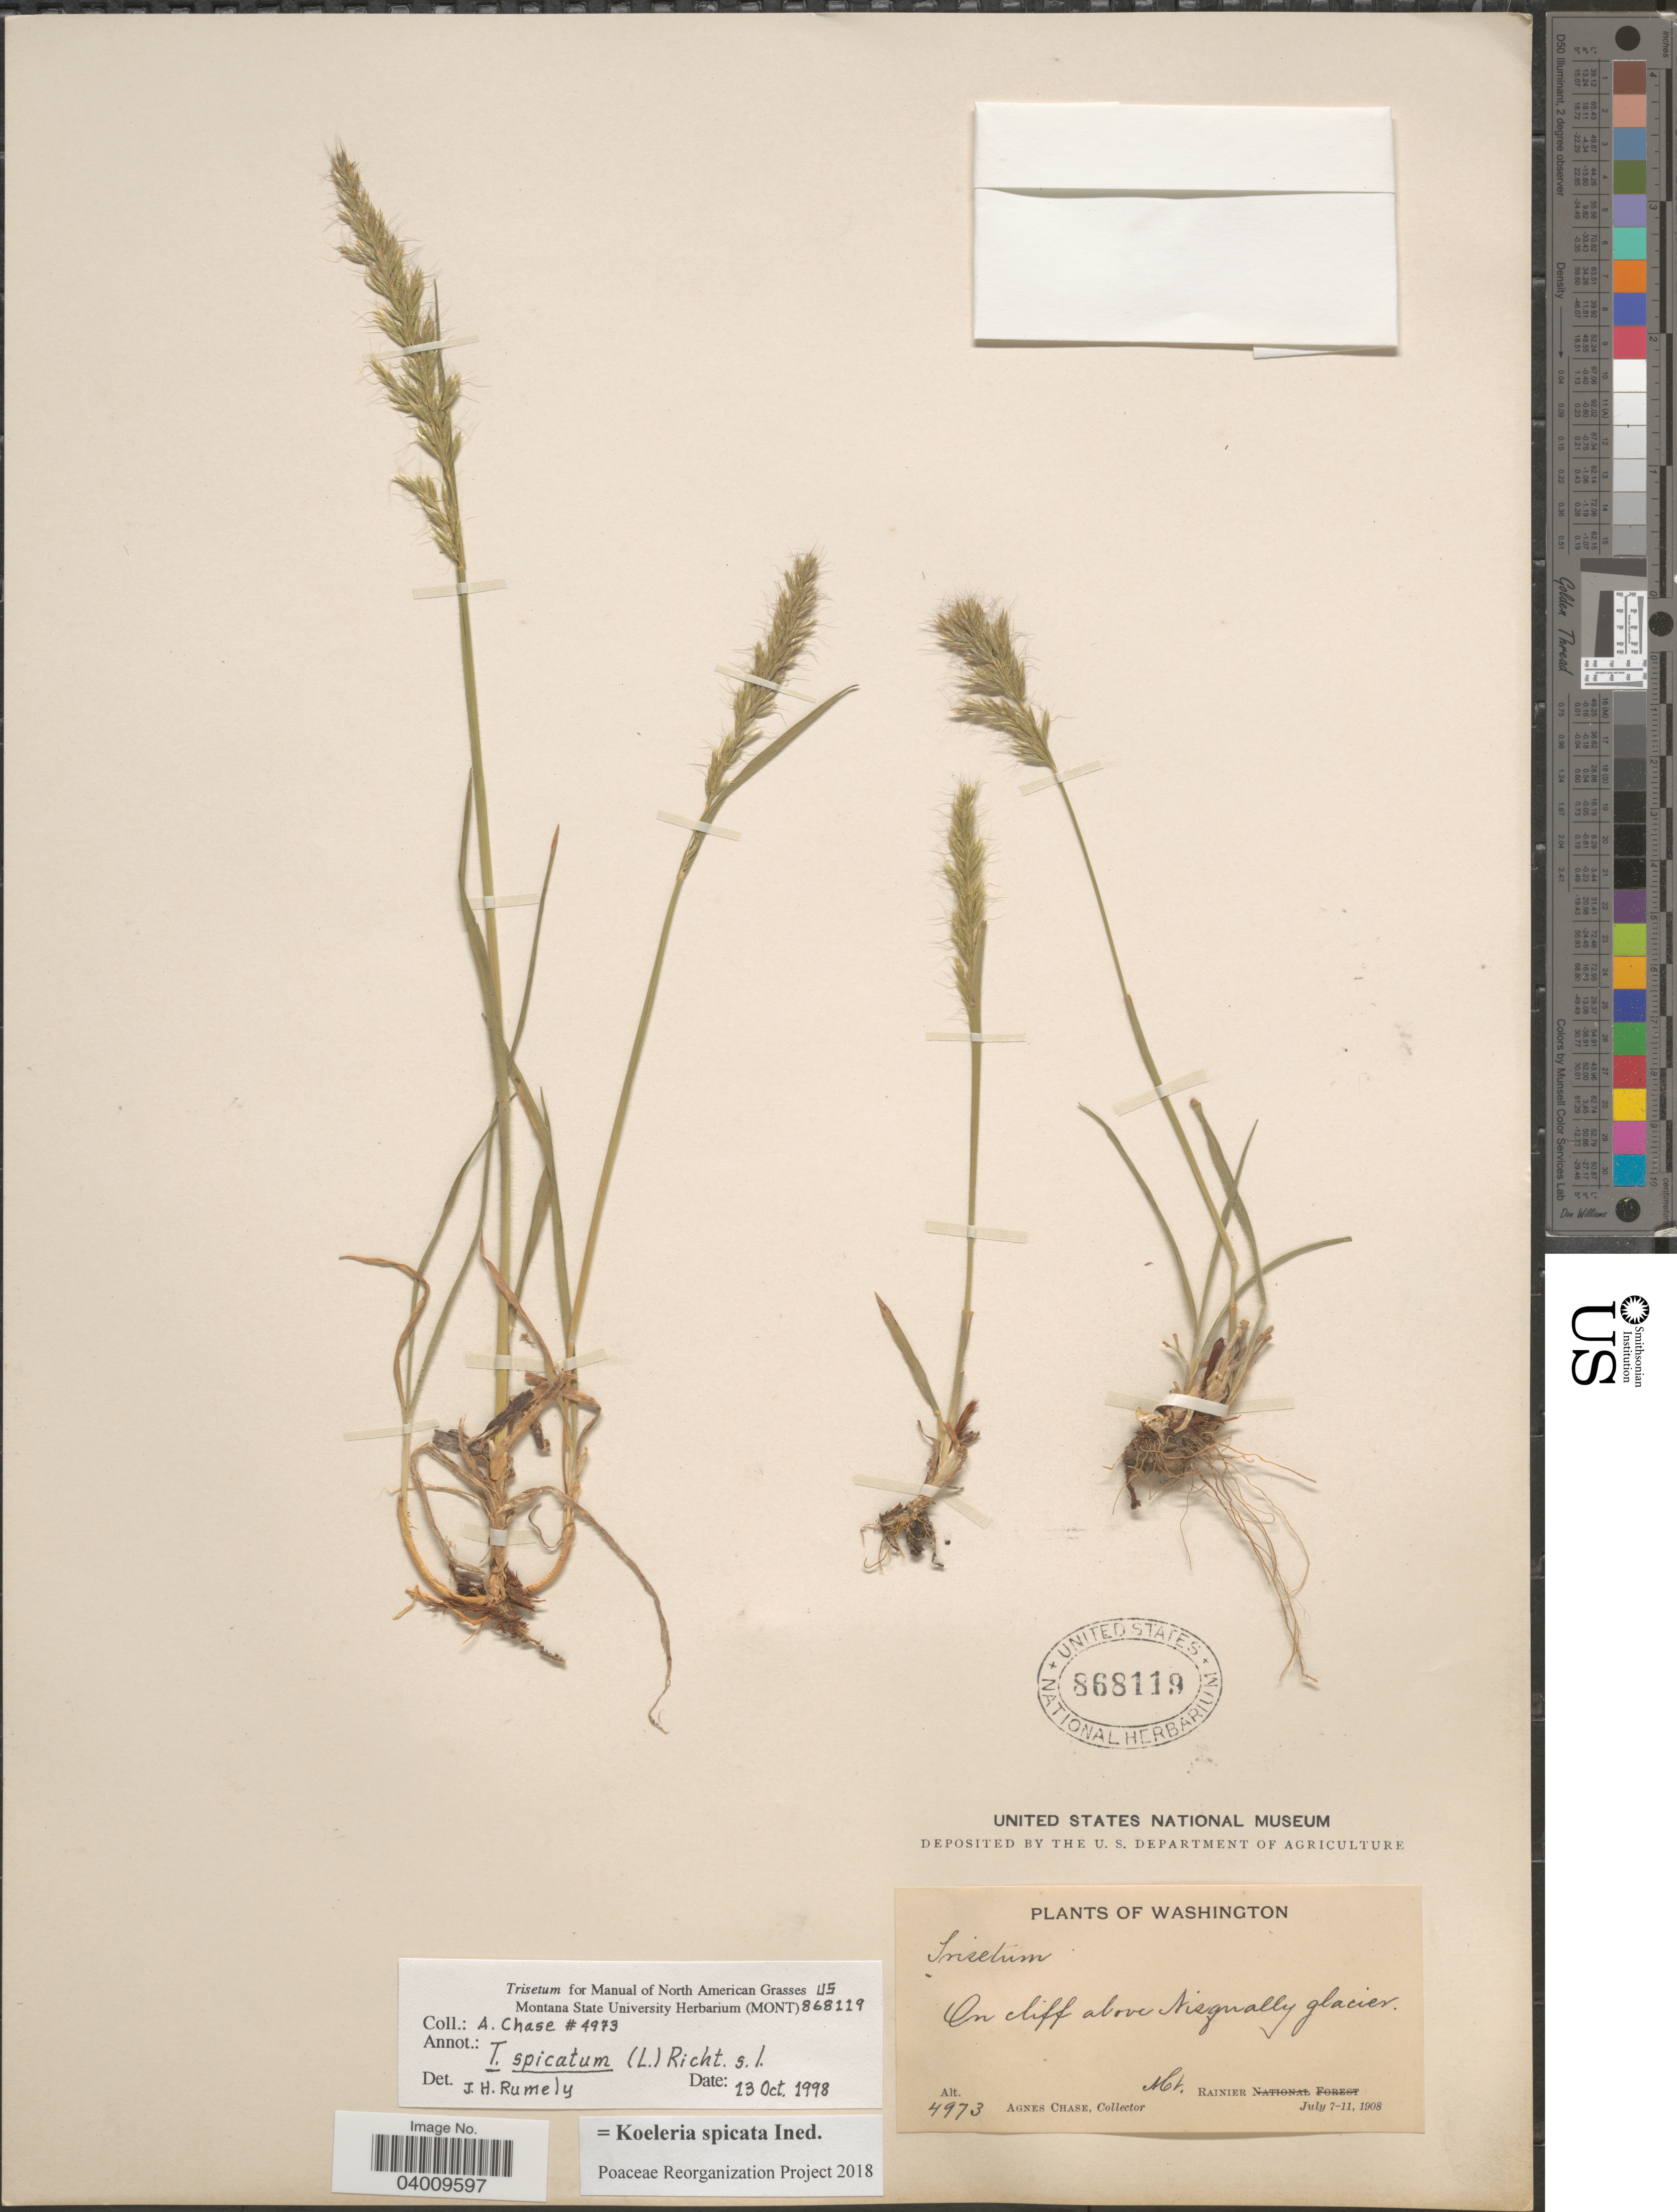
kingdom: Plantae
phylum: Tracheophyta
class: Liliopsida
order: Poales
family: Poaceae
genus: Koeleria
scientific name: Koeleria spicata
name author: (L.) Barberá et al.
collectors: A. Chase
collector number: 4973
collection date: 1908-07-07/1908-07-11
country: United States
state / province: Washington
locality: On cliff above Nisqually glacier. Mt. Rainier.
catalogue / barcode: US 868119